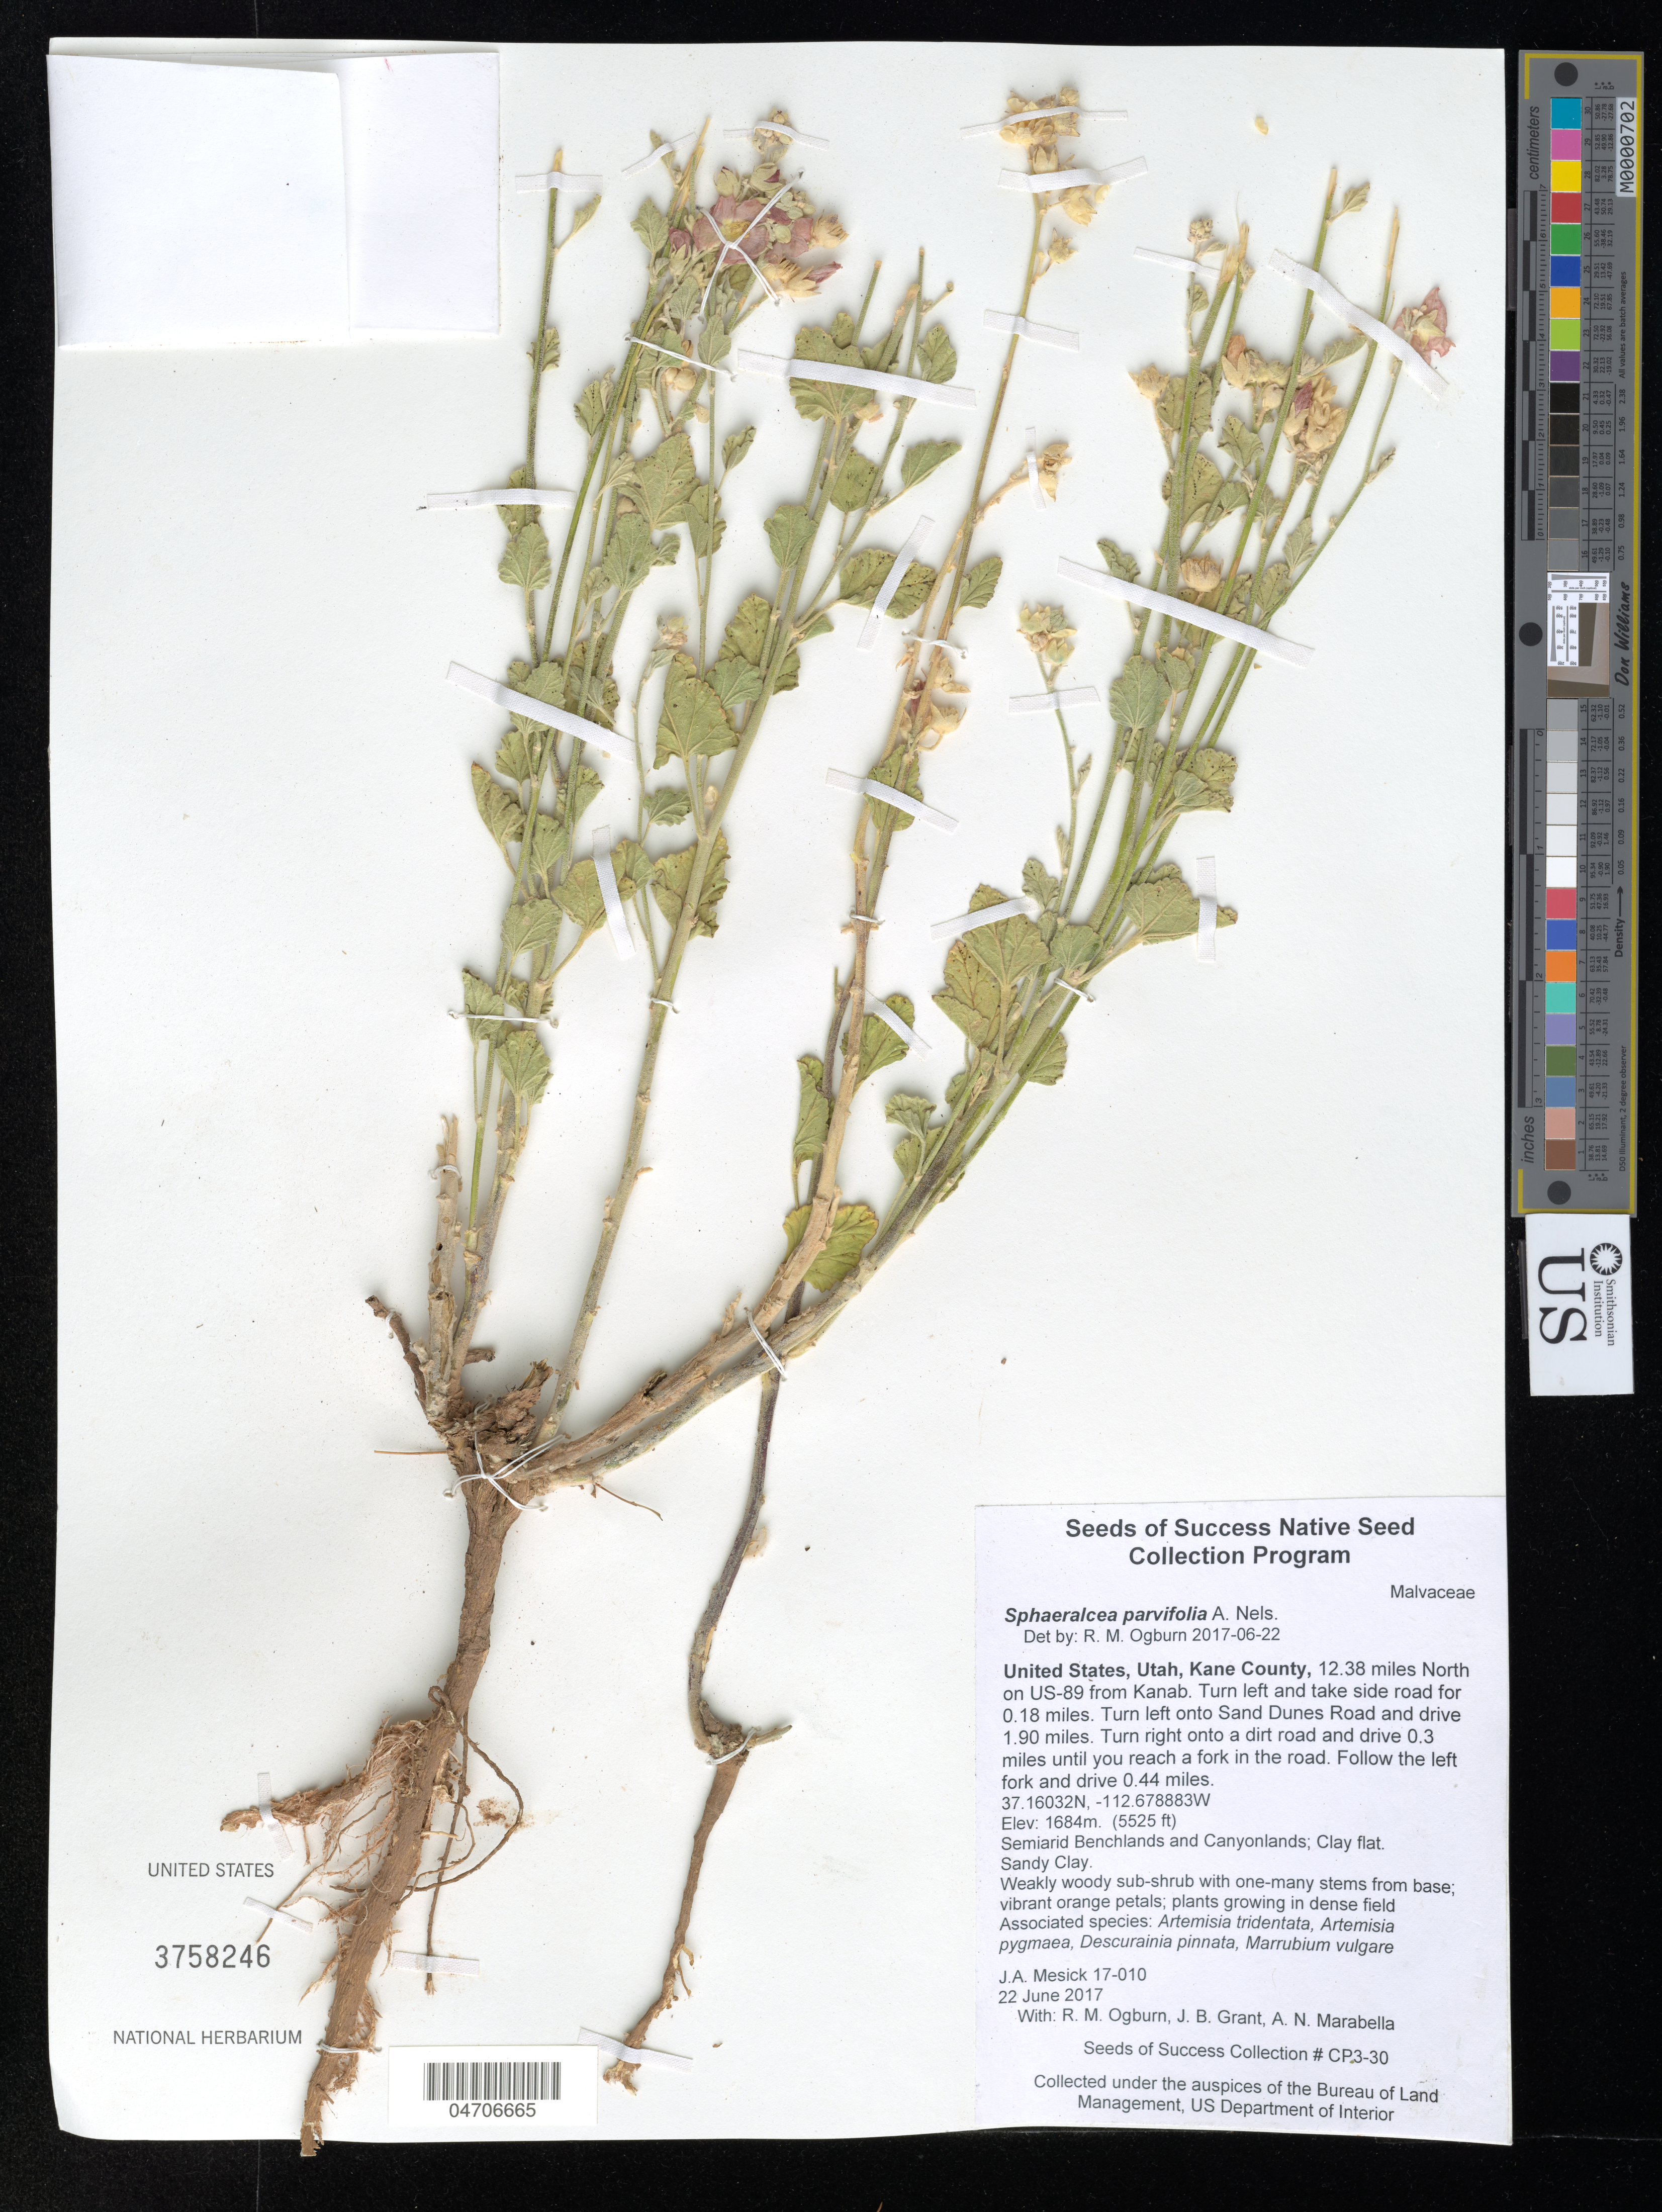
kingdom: Plantae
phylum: Tracheophyta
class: Magnoliopsida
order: Malvales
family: Malvaceae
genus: Sphaeralcea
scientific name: Sphaeralcea parvifolia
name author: A. Nelson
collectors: J. Mesick, R. Ogburn, J. Grant & A. Marabella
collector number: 17-010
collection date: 2017-06-22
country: United States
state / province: Utah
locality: Kane County, 12.38 miles North on US-89 from Kanab. Turn left and take side road for 0.18 miles. Turn left onto Sand Dunes Road and drive 1.90 miles. Turn right onto a dirt road and drive 0.3 miles until you reach a fork in the road. Follow the left fork and drive 0.44 miles.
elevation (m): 1684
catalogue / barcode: US 3758246